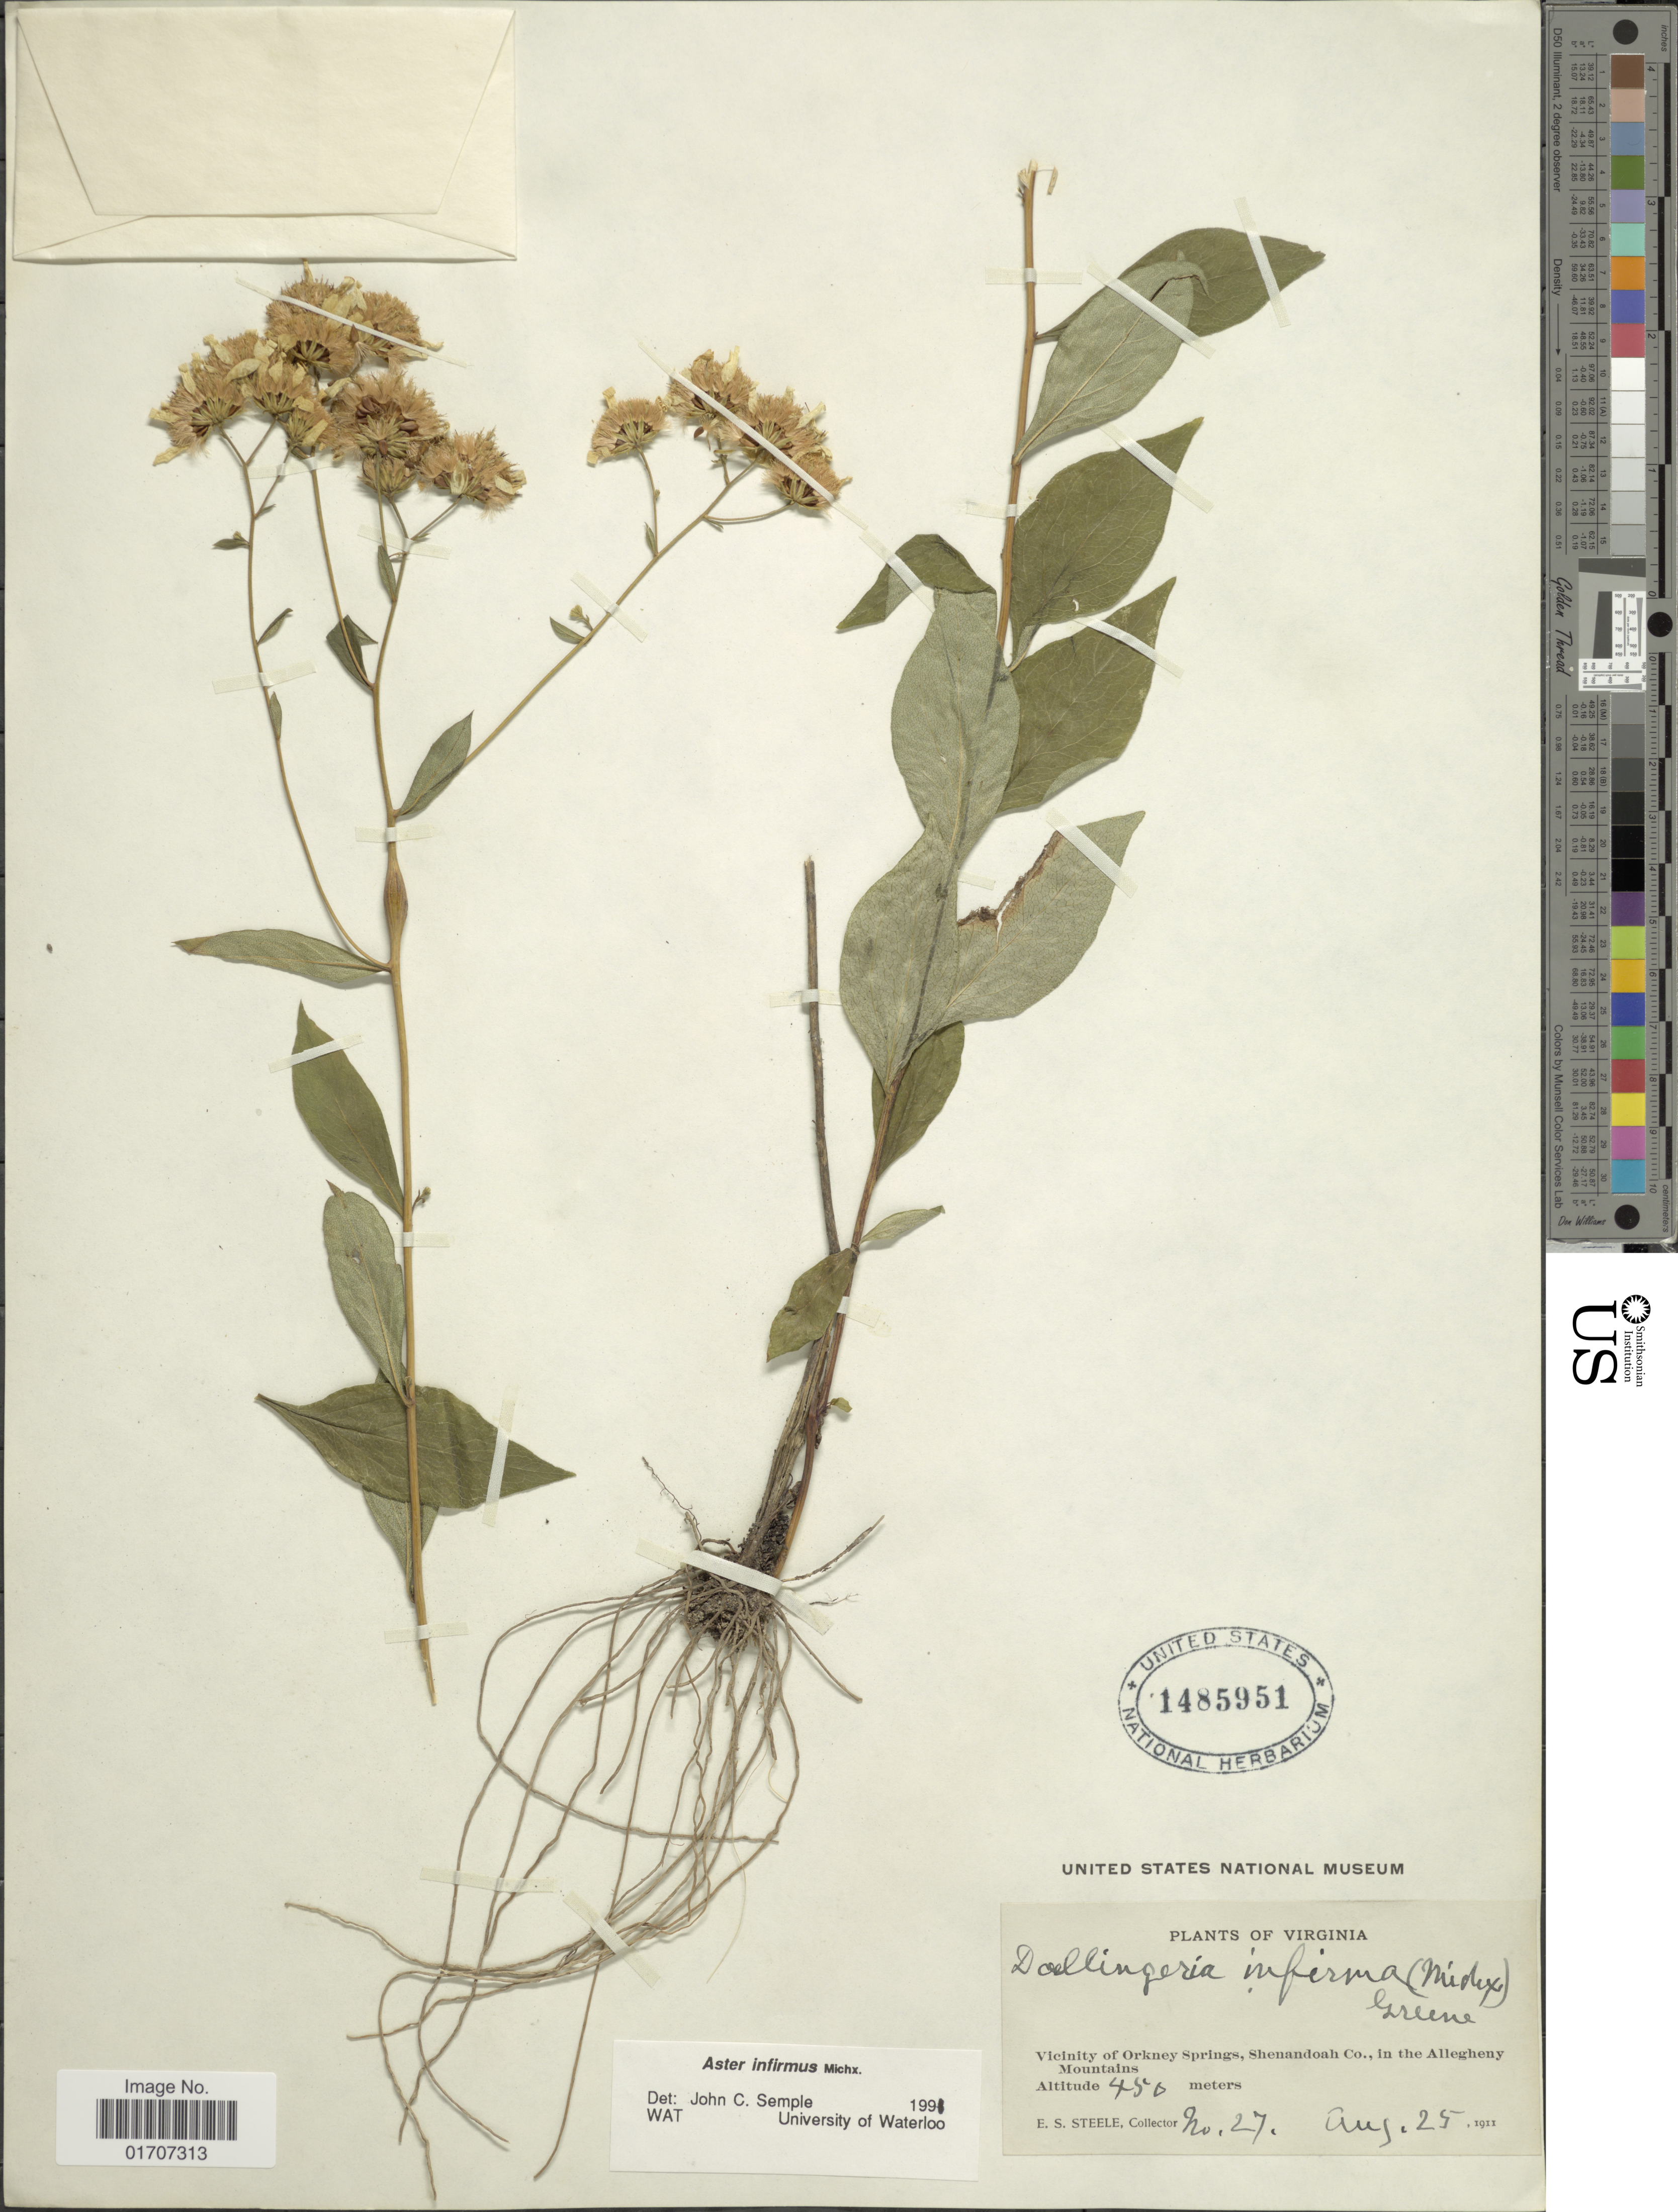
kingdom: Plantae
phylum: Tracheophyta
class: Magnoliopsida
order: Asterales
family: Asteraceae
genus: Doellingeria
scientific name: Doellingeria infirma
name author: (Michx.) Greene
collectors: E. Steele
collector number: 27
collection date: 1911-08-25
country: United States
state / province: Virginia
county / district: Shenandoah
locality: Vicinity of Orkney Springs, Shenandoah Co., in the Allegheny Mountains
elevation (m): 450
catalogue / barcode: US 1485951